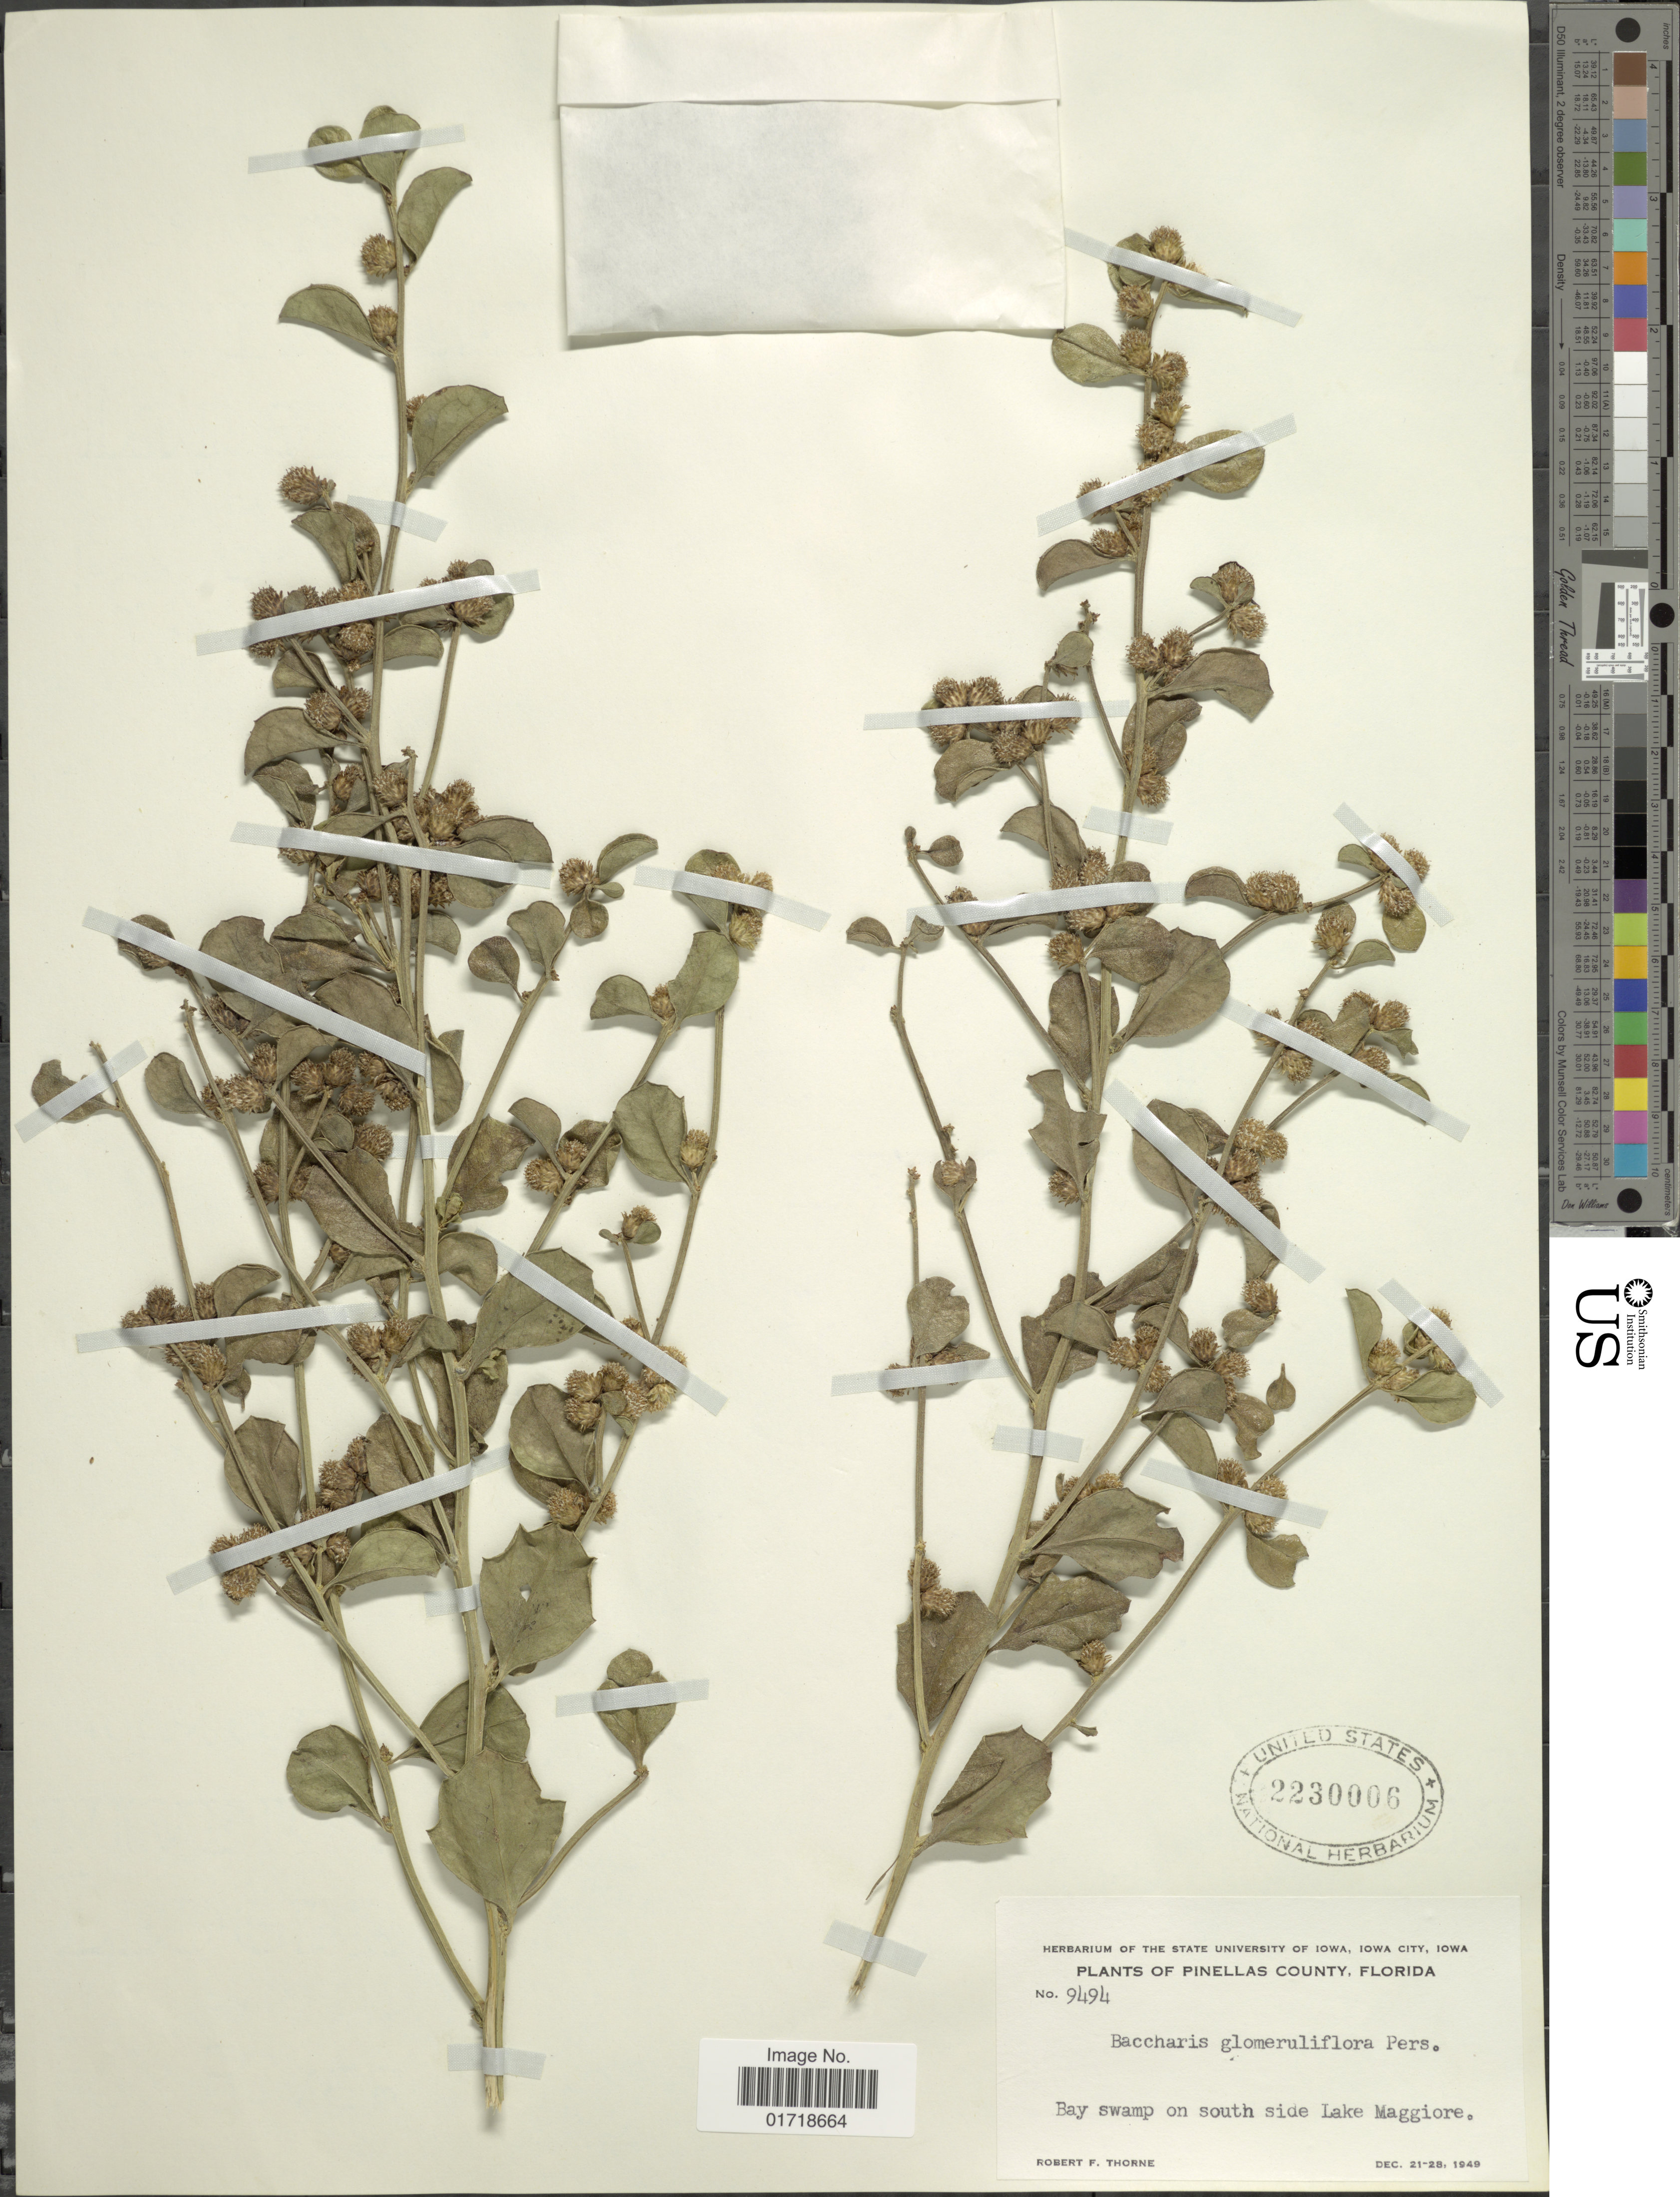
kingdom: Plantae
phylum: Tracheophyta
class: Magnoliopsida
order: Asterales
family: Asteraceae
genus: Baccharis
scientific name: Baccharis glomeruliflora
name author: Pers.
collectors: R. F. Thorne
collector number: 9494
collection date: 1949-12-21/1949-12-28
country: United States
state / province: Florida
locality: Pinellas County, Bay swamp on south side Lake Maggiore.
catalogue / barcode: US 2230006